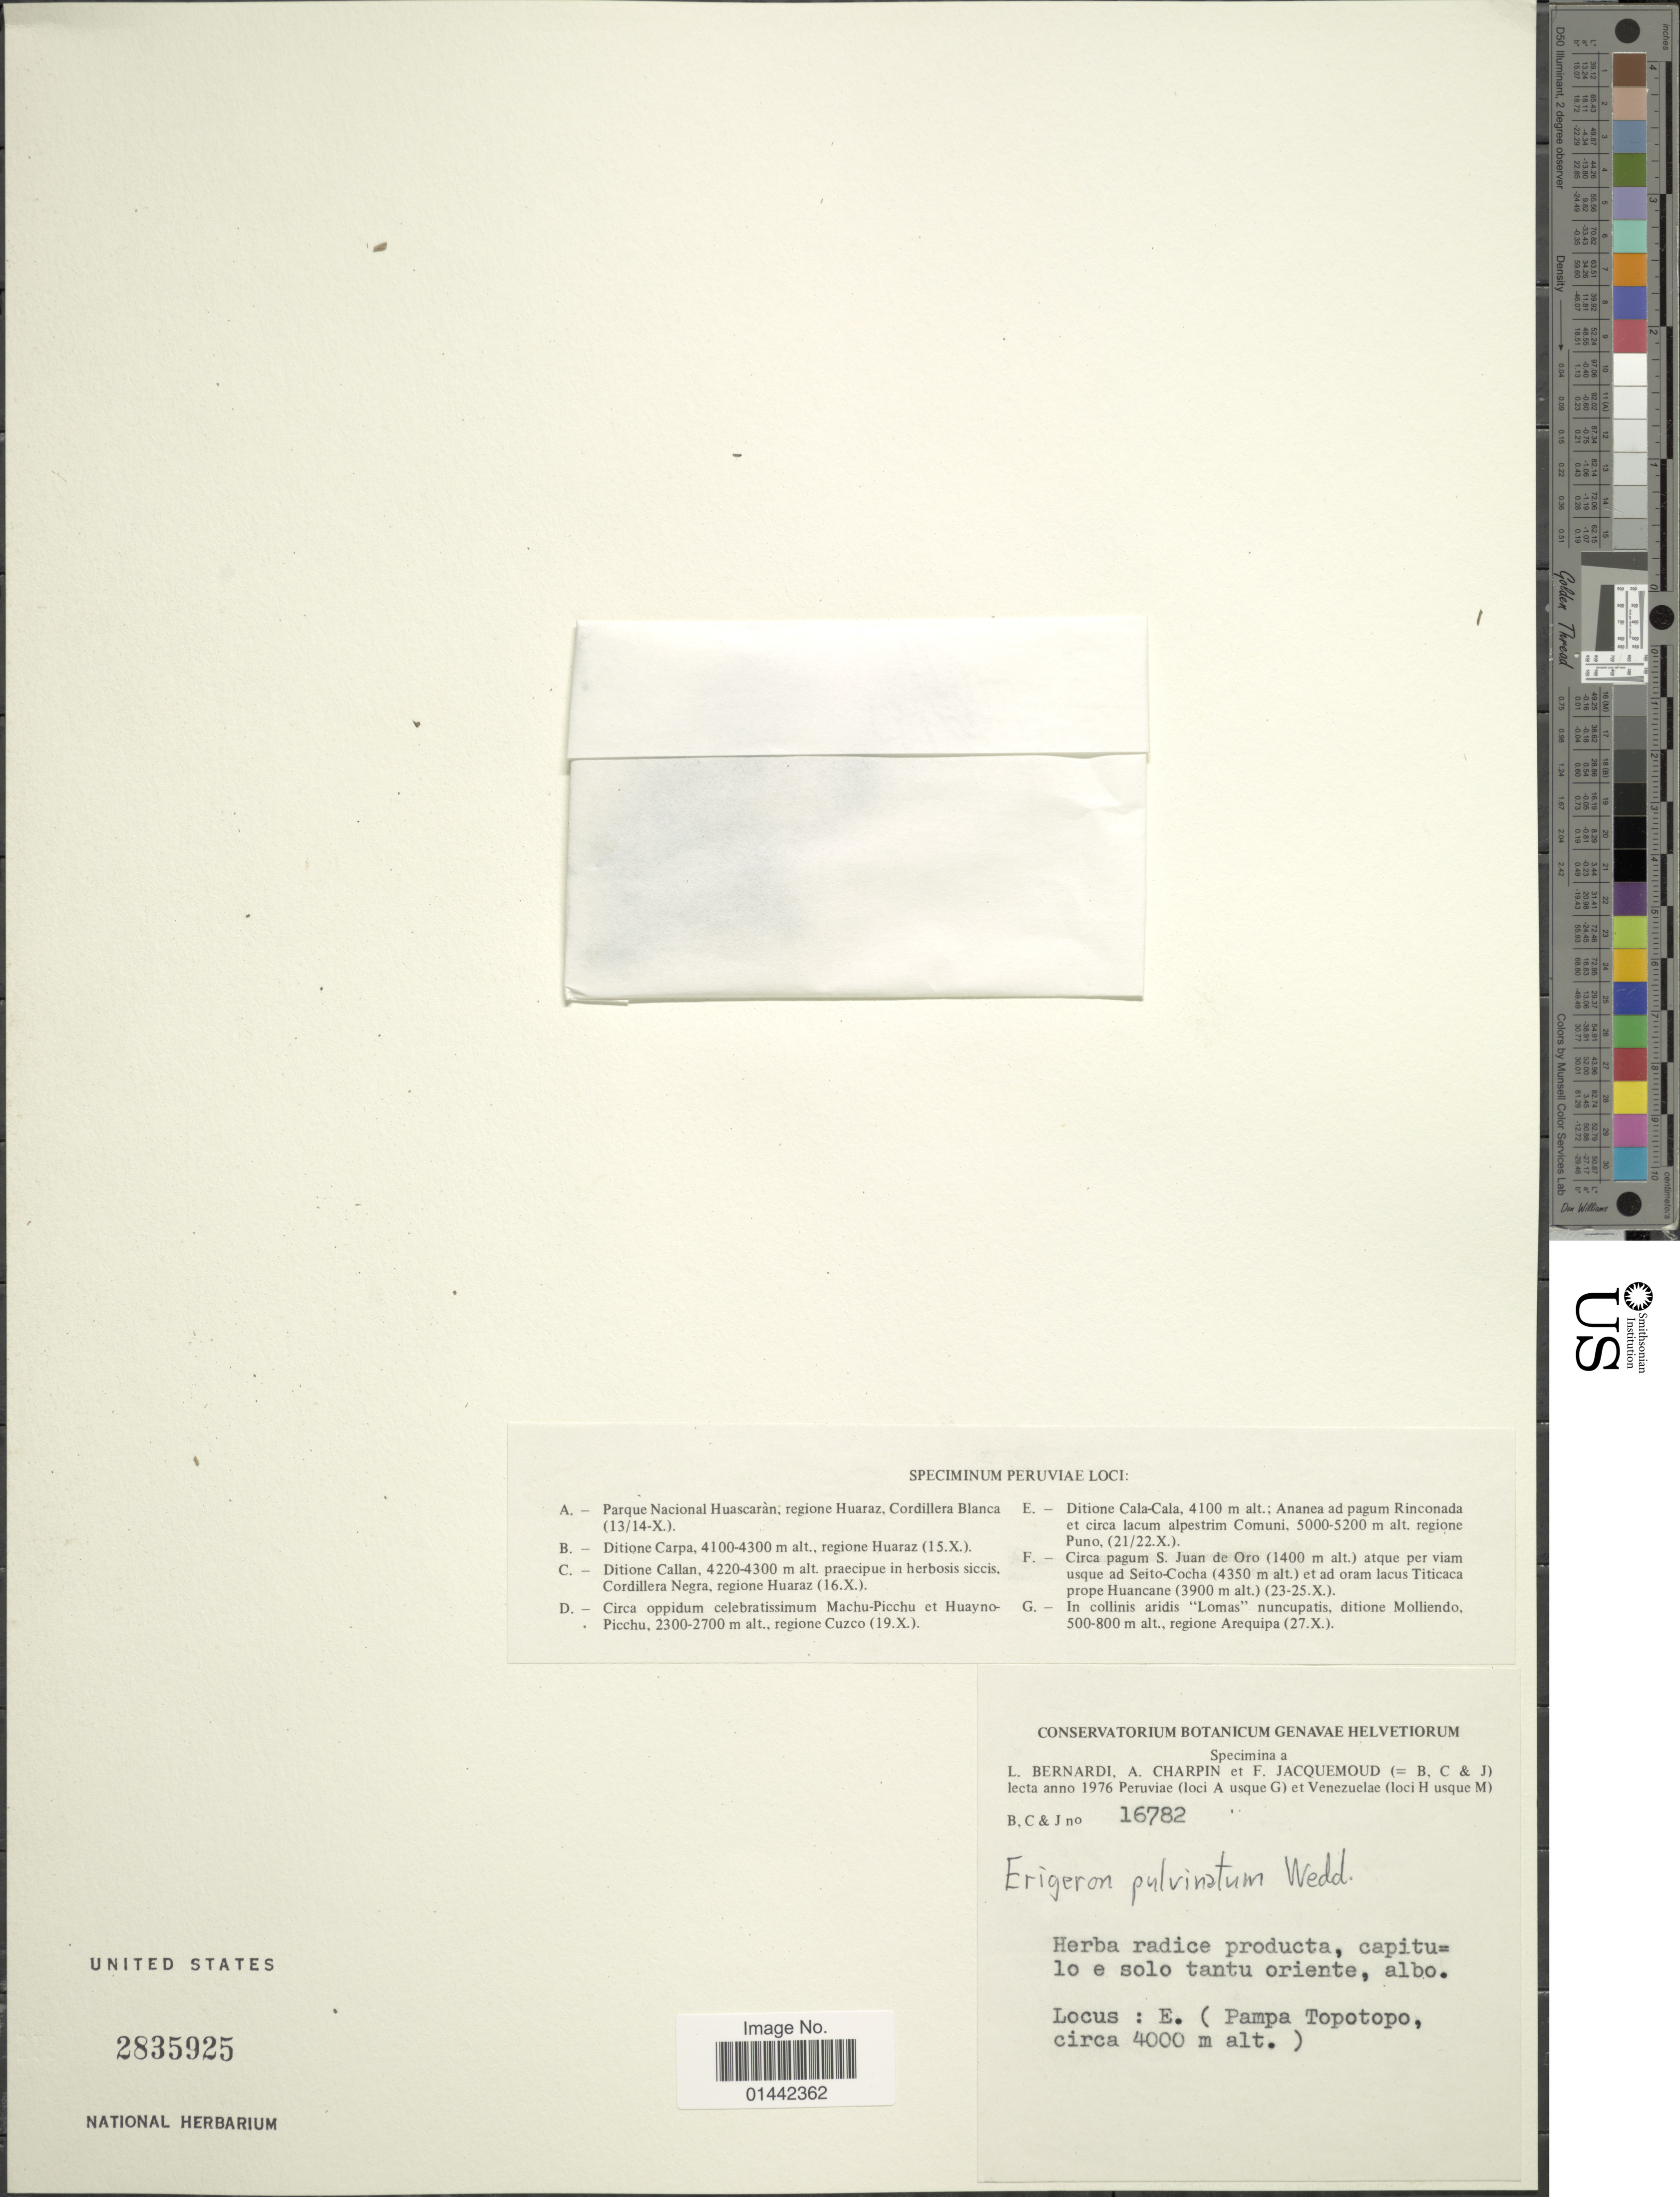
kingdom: Plantae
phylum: Tracheophyta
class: Magnoliopsida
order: Asterales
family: Asteraceae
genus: Erigeron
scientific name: Erigeron pulvinatum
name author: Rydb.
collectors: L. Bernardi, A. Charpin & F. Jacquemoud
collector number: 16782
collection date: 1976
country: Peru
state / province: Puno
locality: (Pampa Topotoppo), Ditione Cala-Cala; Ananea ad pagum Rinconada et circa lacum alpestrim Comuni, regione Puno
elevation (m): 5000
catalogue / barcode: US 2835925